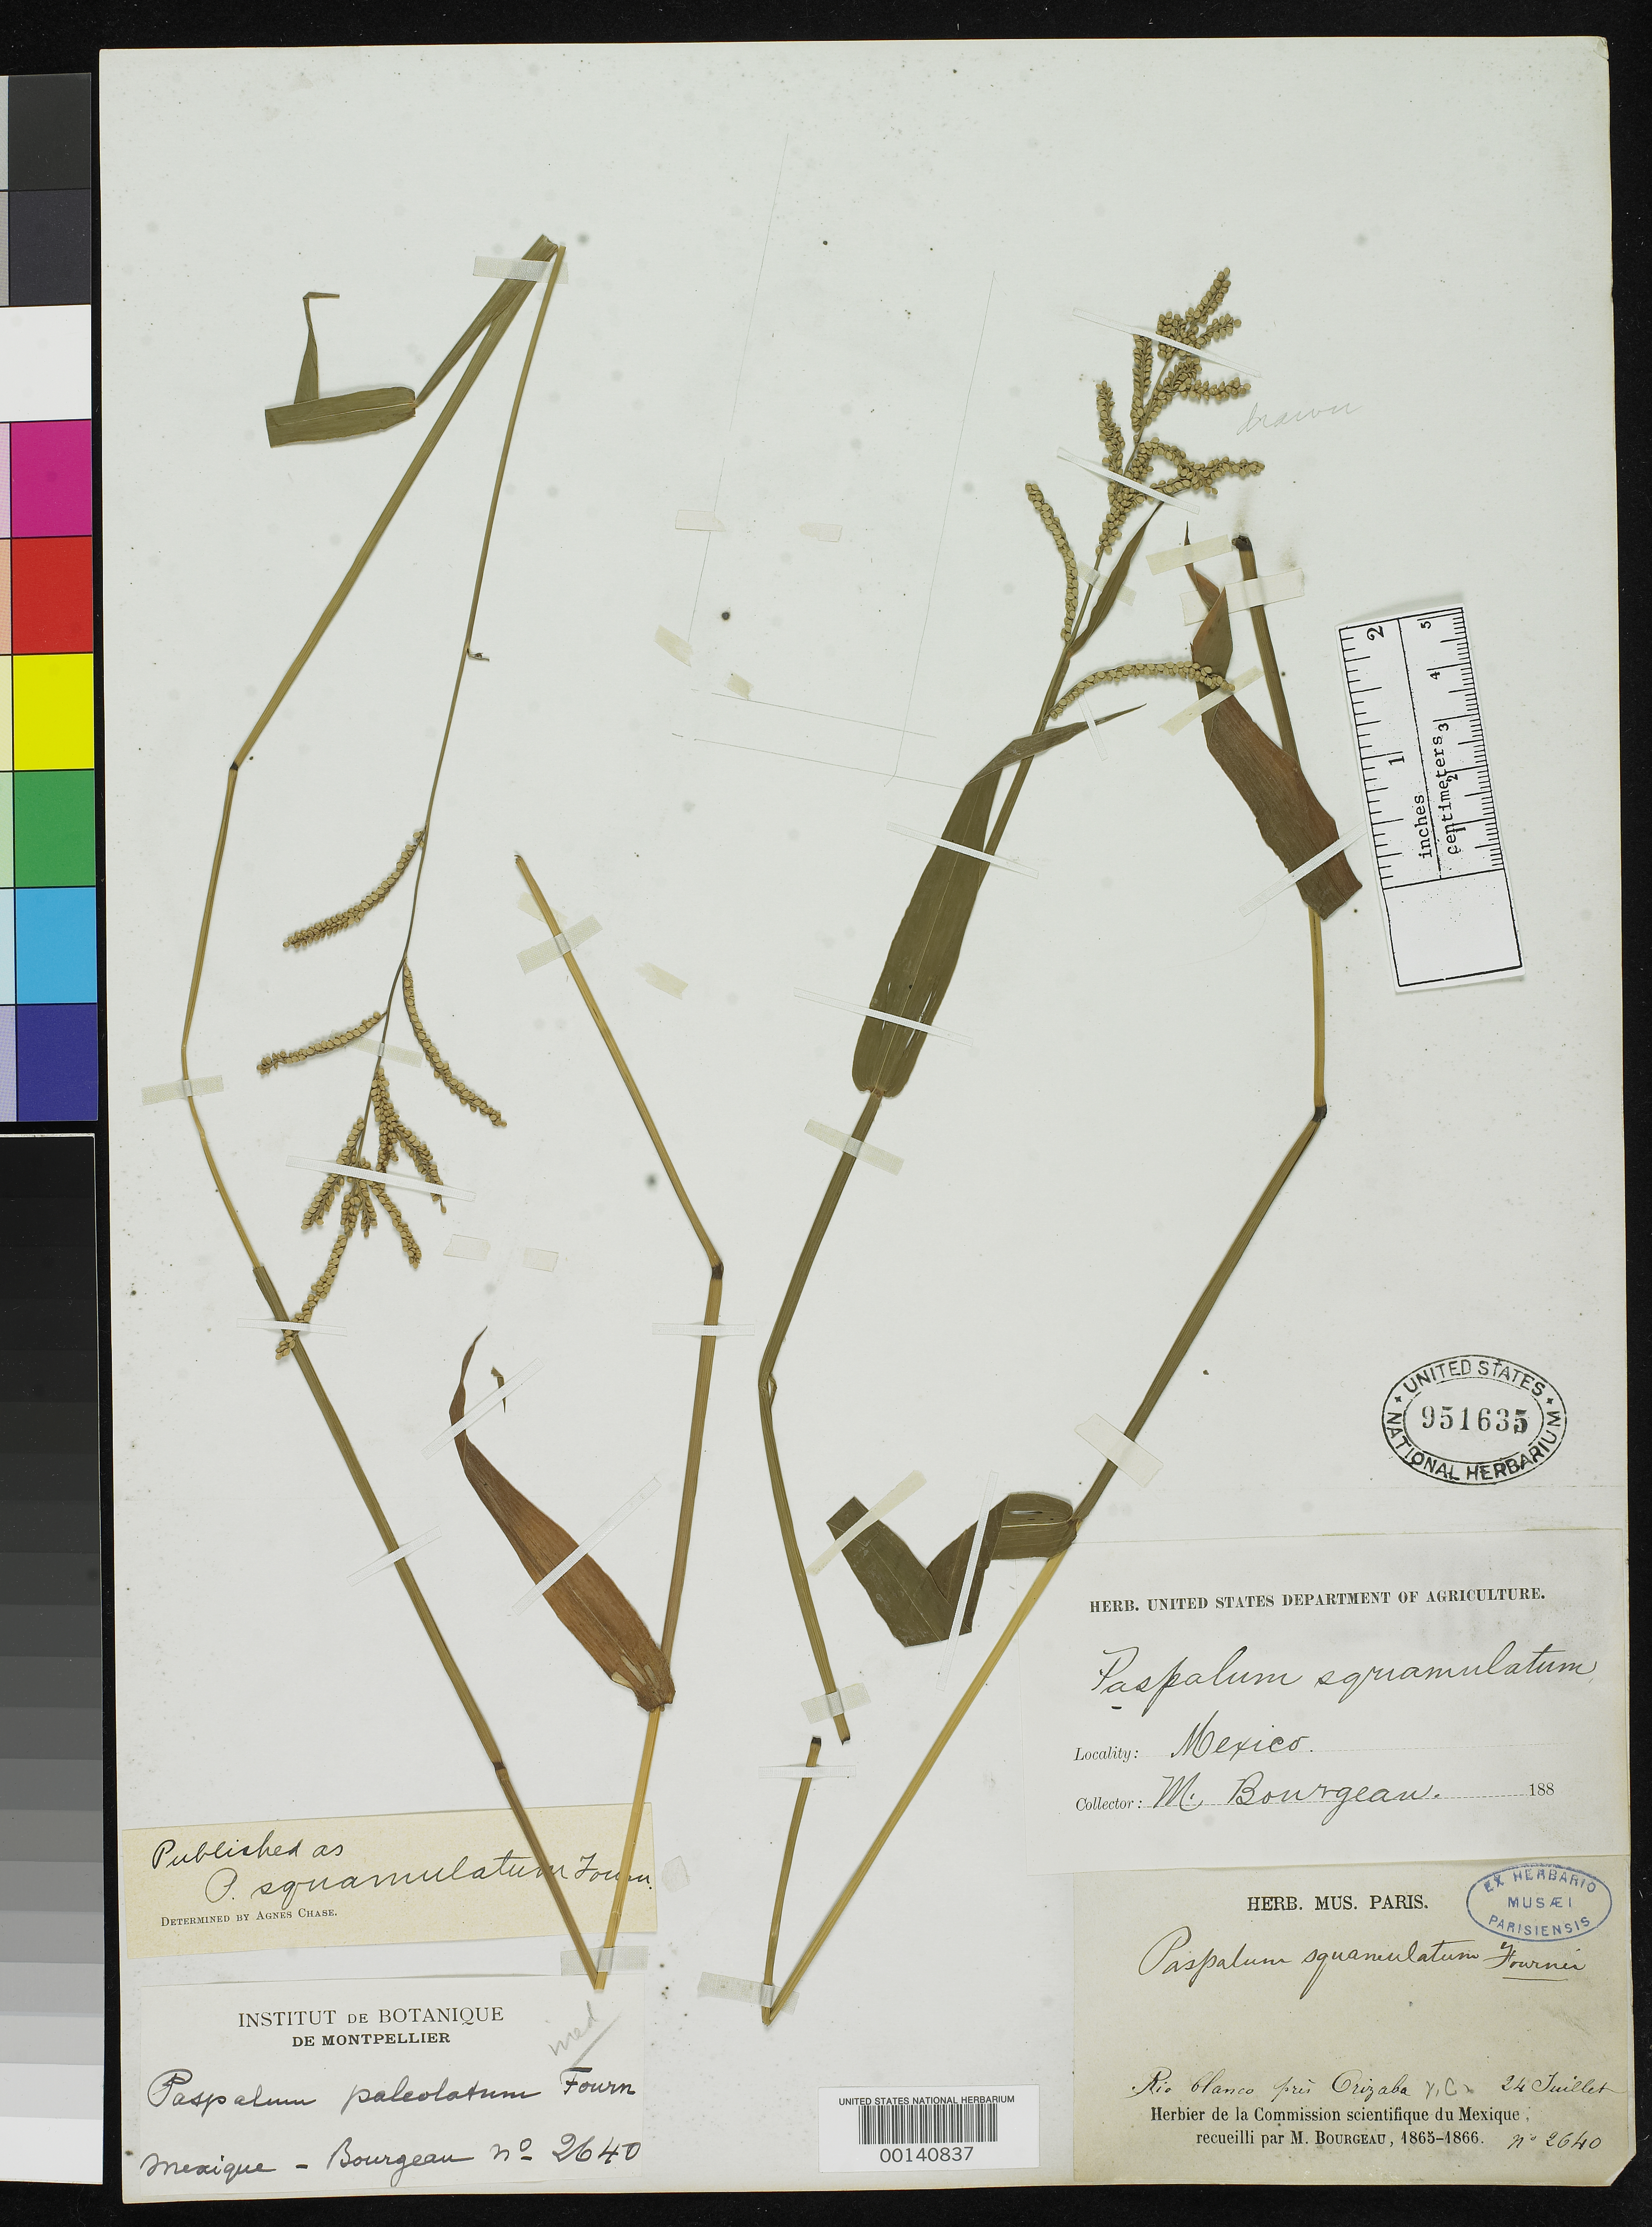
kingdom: Plantae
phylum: Tracheophyta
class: Liliopsida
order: Poales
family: Poaceae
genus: Paspalum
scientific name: Paspalum squamulatum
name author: E. Fourn.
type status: Type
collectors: E. Bourgeau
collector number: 2640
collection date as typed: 24 Jul 186-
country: Mexico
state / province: Veracruz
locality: Orizaba.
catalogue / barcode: US 951635